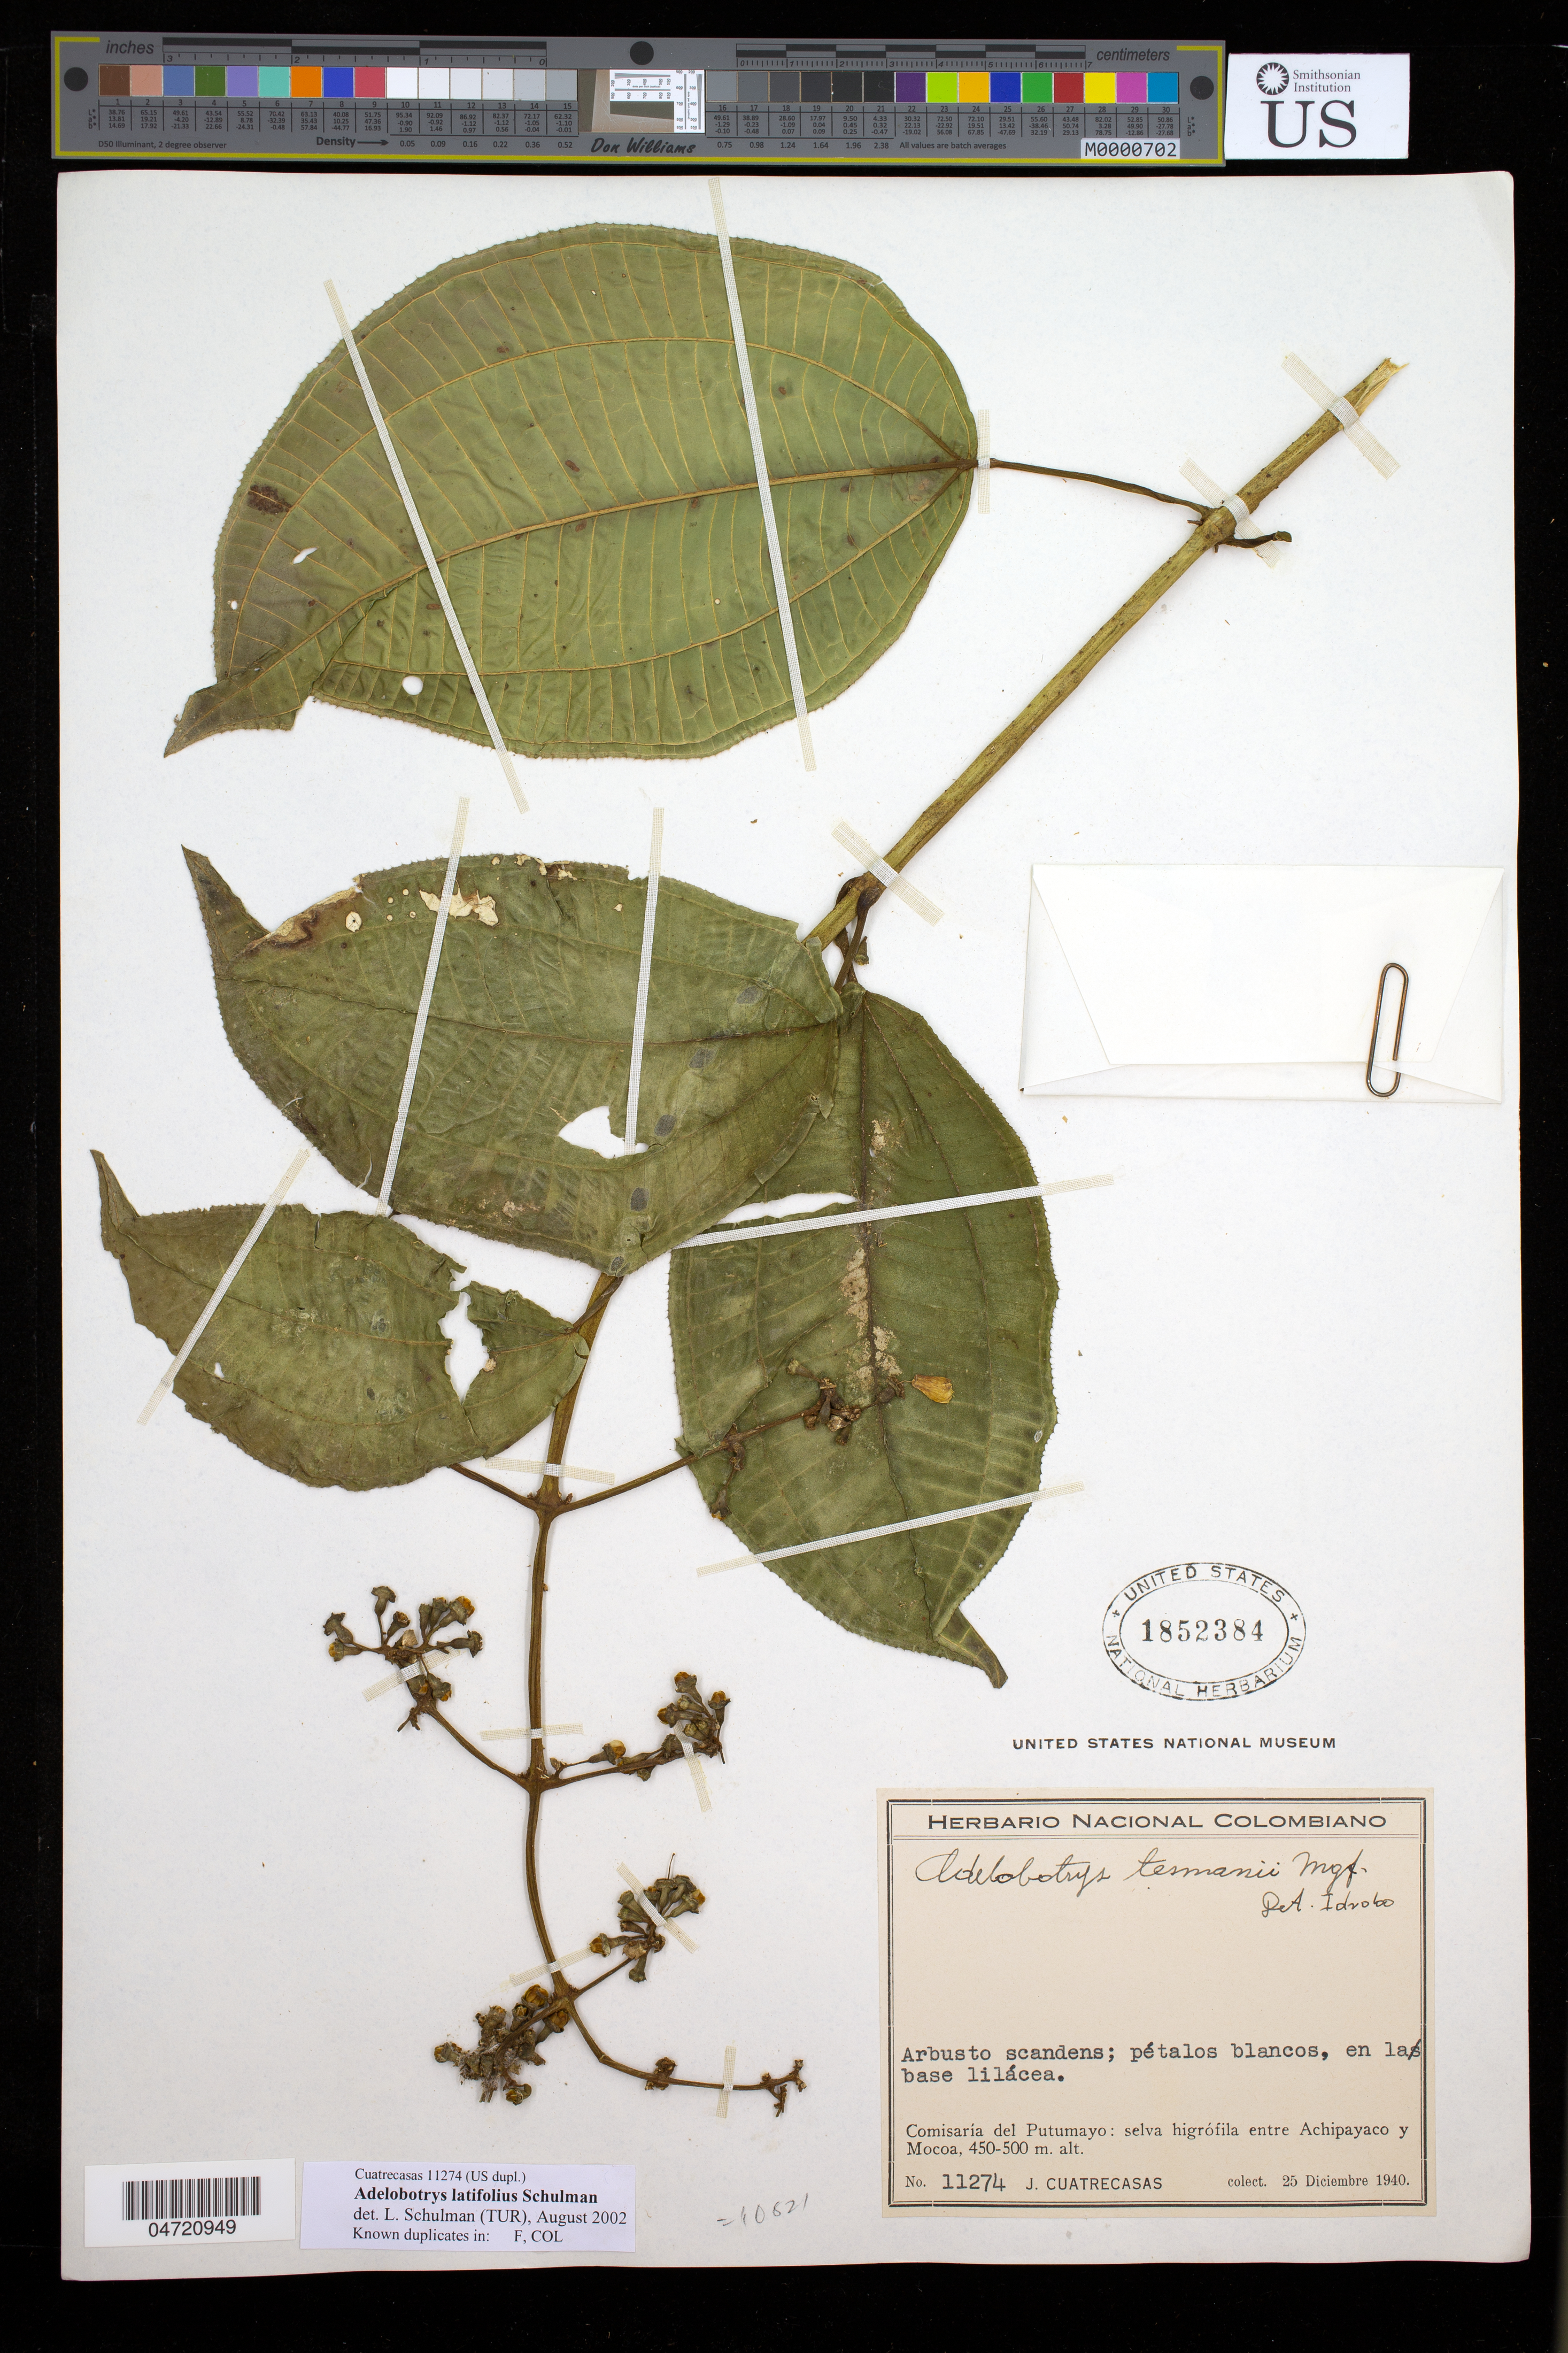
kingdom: Plantae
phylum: Tracheophyta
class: Magnoliopsida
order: Myrtales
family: Melastomataceae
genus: Adelobotrys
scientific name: Adelobotrys latifolius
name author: Schulman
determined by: Schulman, Leif, (TUR), University of Turku (FINLAND)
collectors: J. Cuatrecasas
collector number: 11274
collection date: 1940-12-25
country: Colombia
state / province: Putumayo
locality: Comisaría del Putumayo: selva higrófila entre Achipayaco y Mocoa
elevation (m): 450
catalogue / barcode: US 1852384